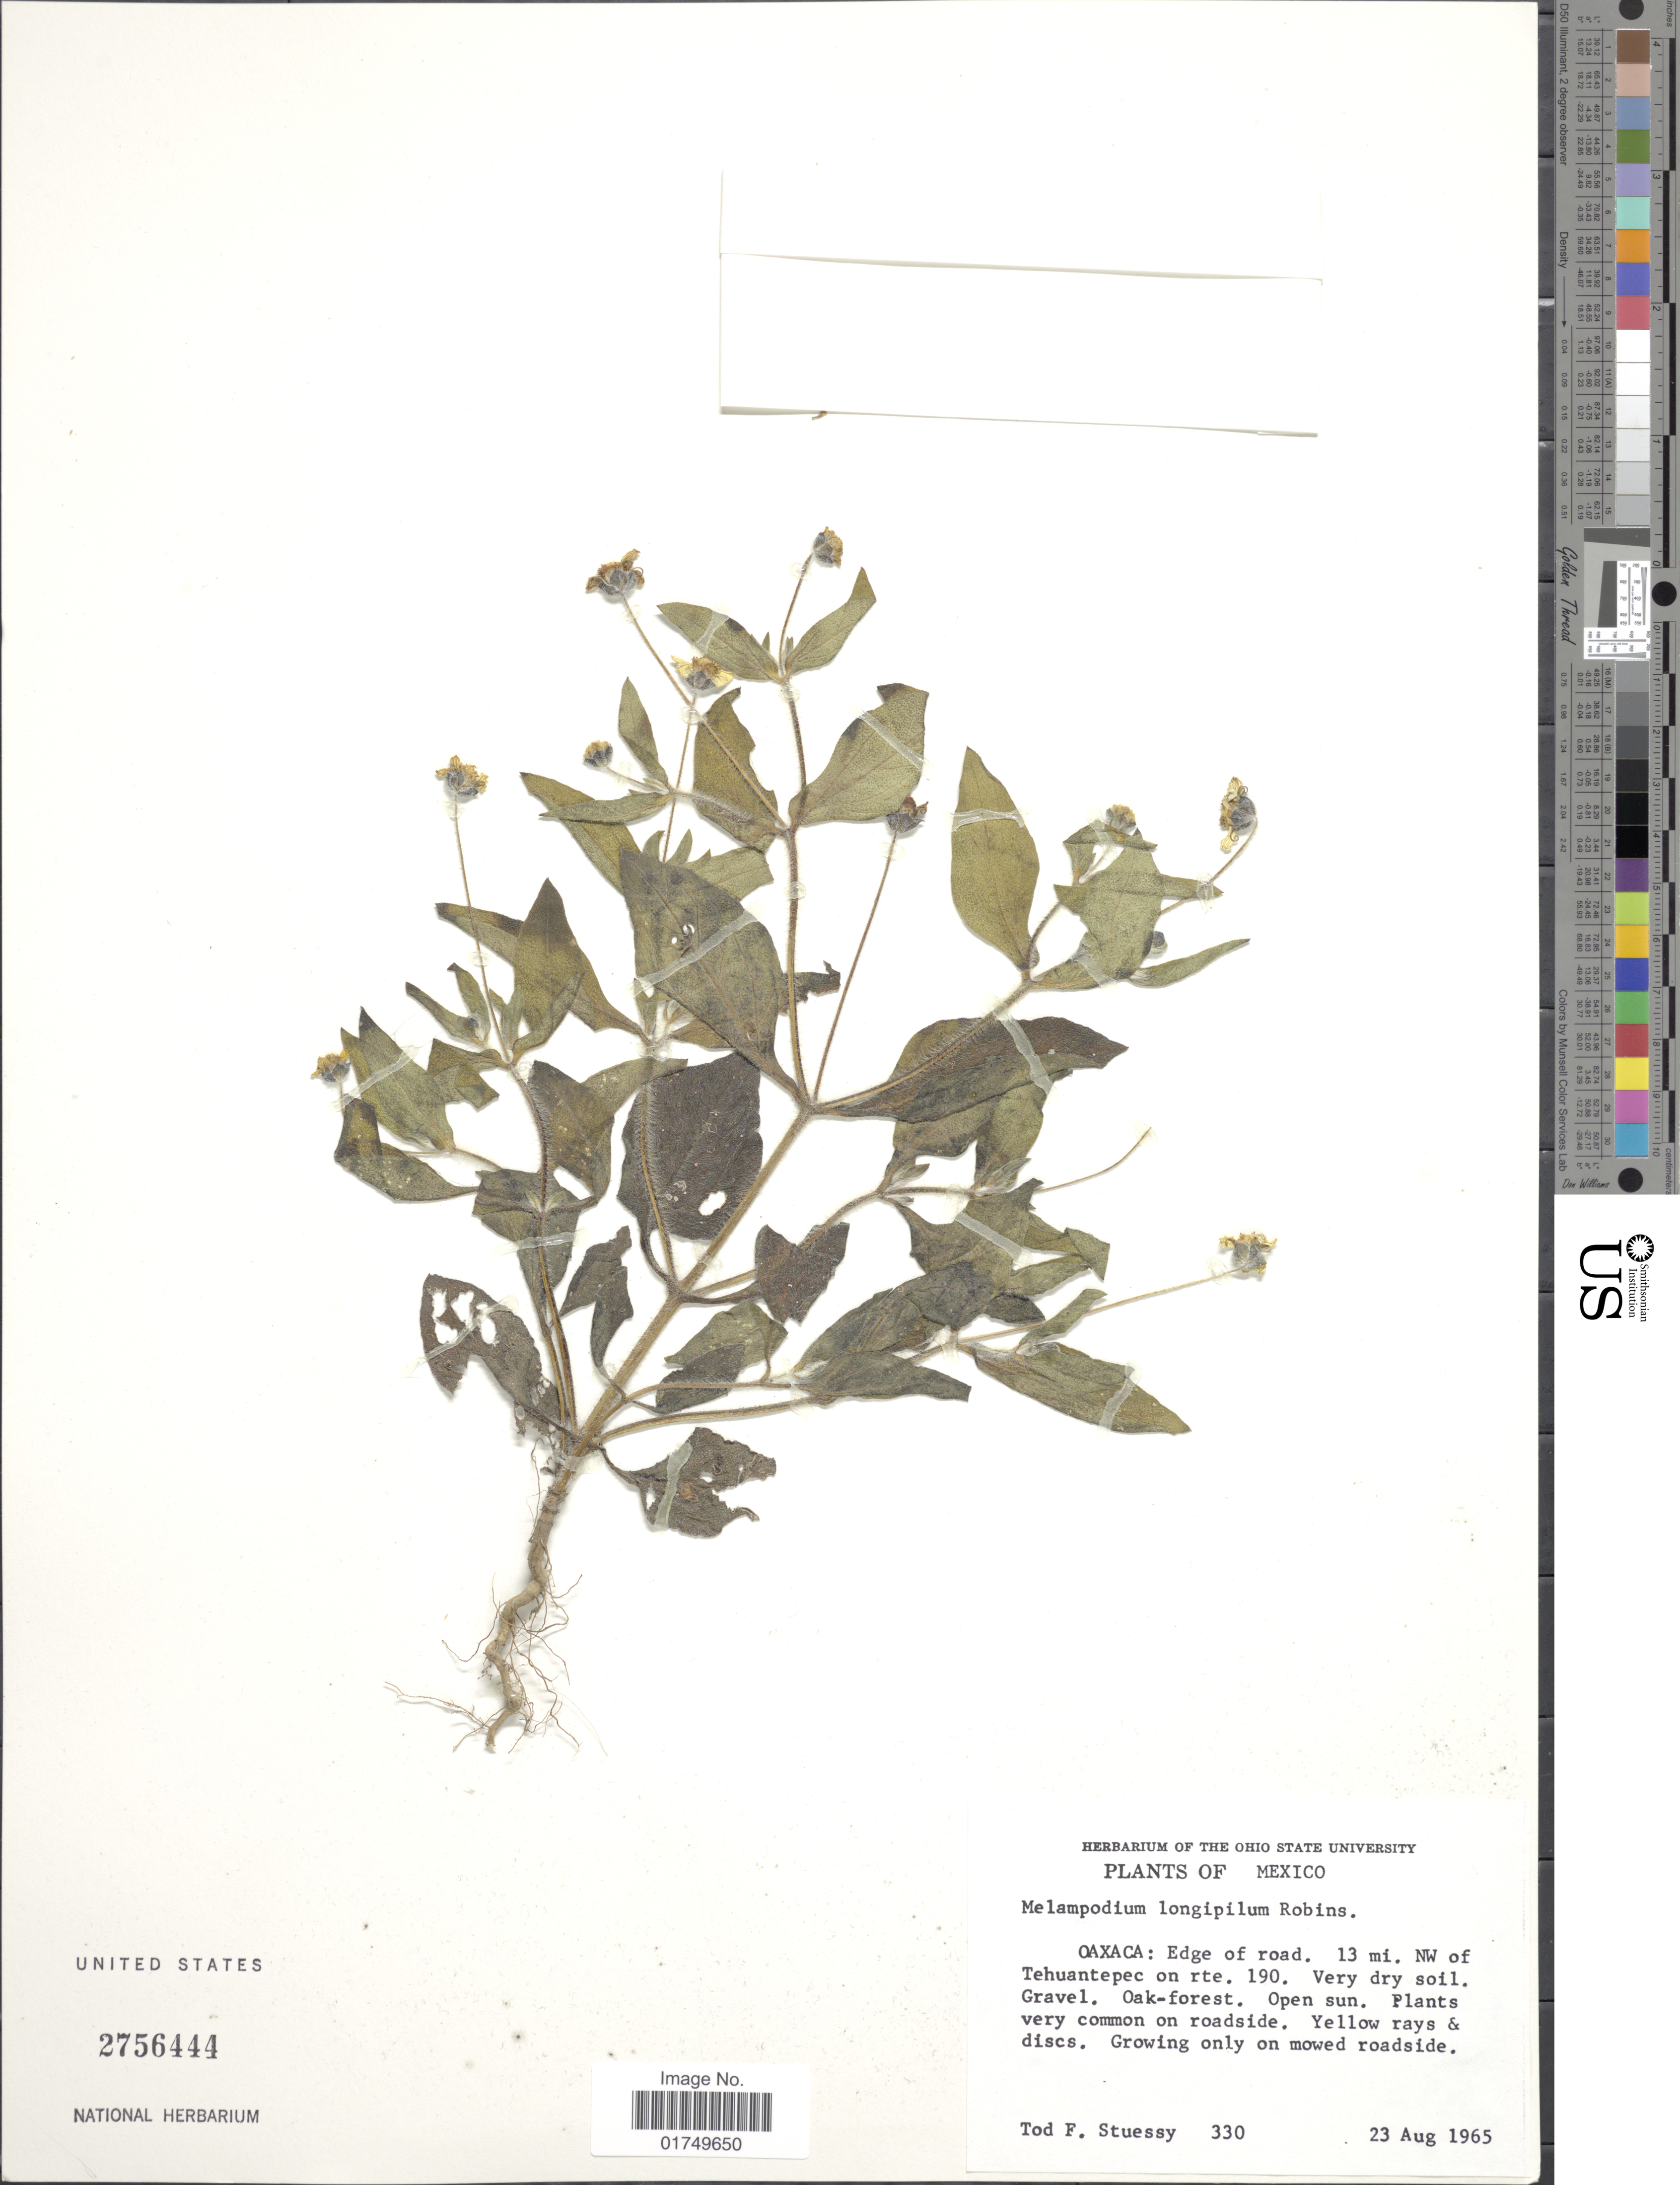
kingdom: Plantae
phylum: Tracheophyta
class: Magnoliopsida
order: Asterales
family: Asteraceae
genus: Melampodium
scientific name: Melampodium longipilum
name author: B.L. Rob.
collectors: T. Stuessy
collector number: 330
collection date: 1965-08-23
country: Mexico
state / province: Oaxaca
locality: Edge of road, 13 mi. NW of Tehuantepec on rte. 190.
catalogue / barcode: US 2756444